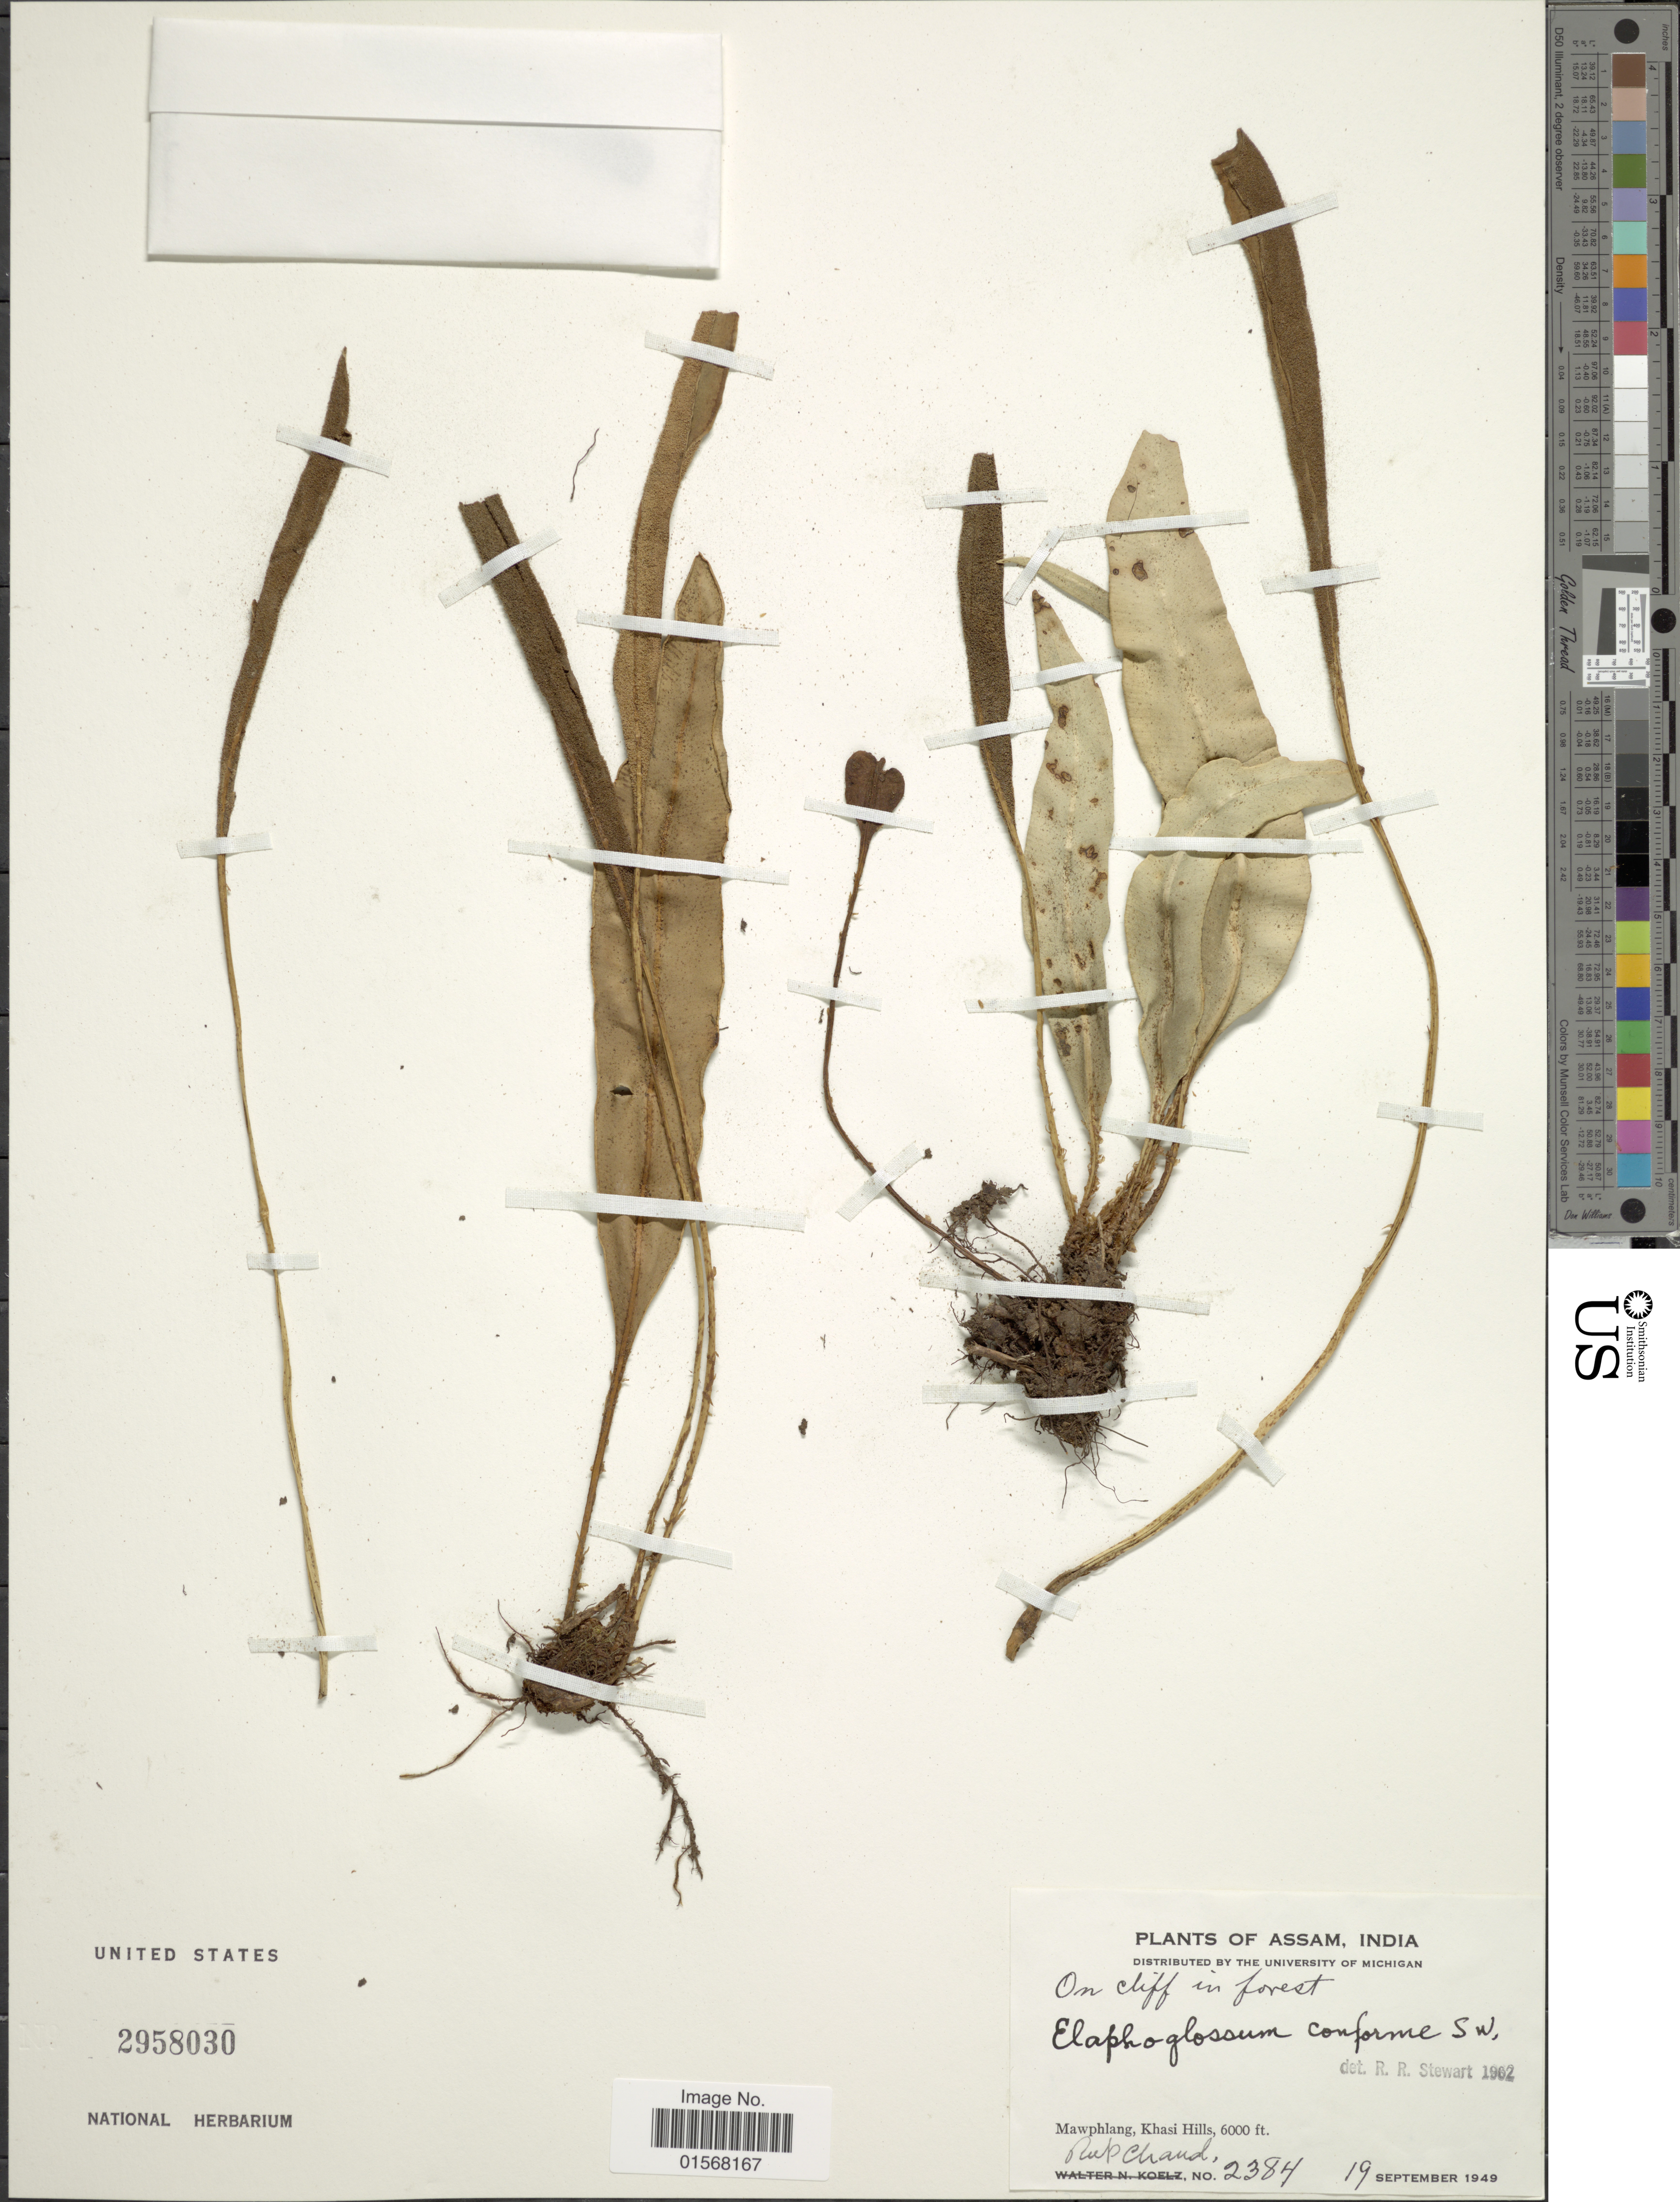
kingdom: Plantae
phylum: Tracheophyta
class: Polypodiopsida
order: Polypodiales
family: Dryopteridaceae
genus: Elaphoglossum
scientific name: Elaphoglossum conforme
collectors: R. Chand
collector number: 2384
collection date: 1949-09-19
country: India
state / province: Meghalaya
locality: Assam, Mawphlang, Khasi Hills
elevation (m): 1829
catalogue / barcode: US 2958030